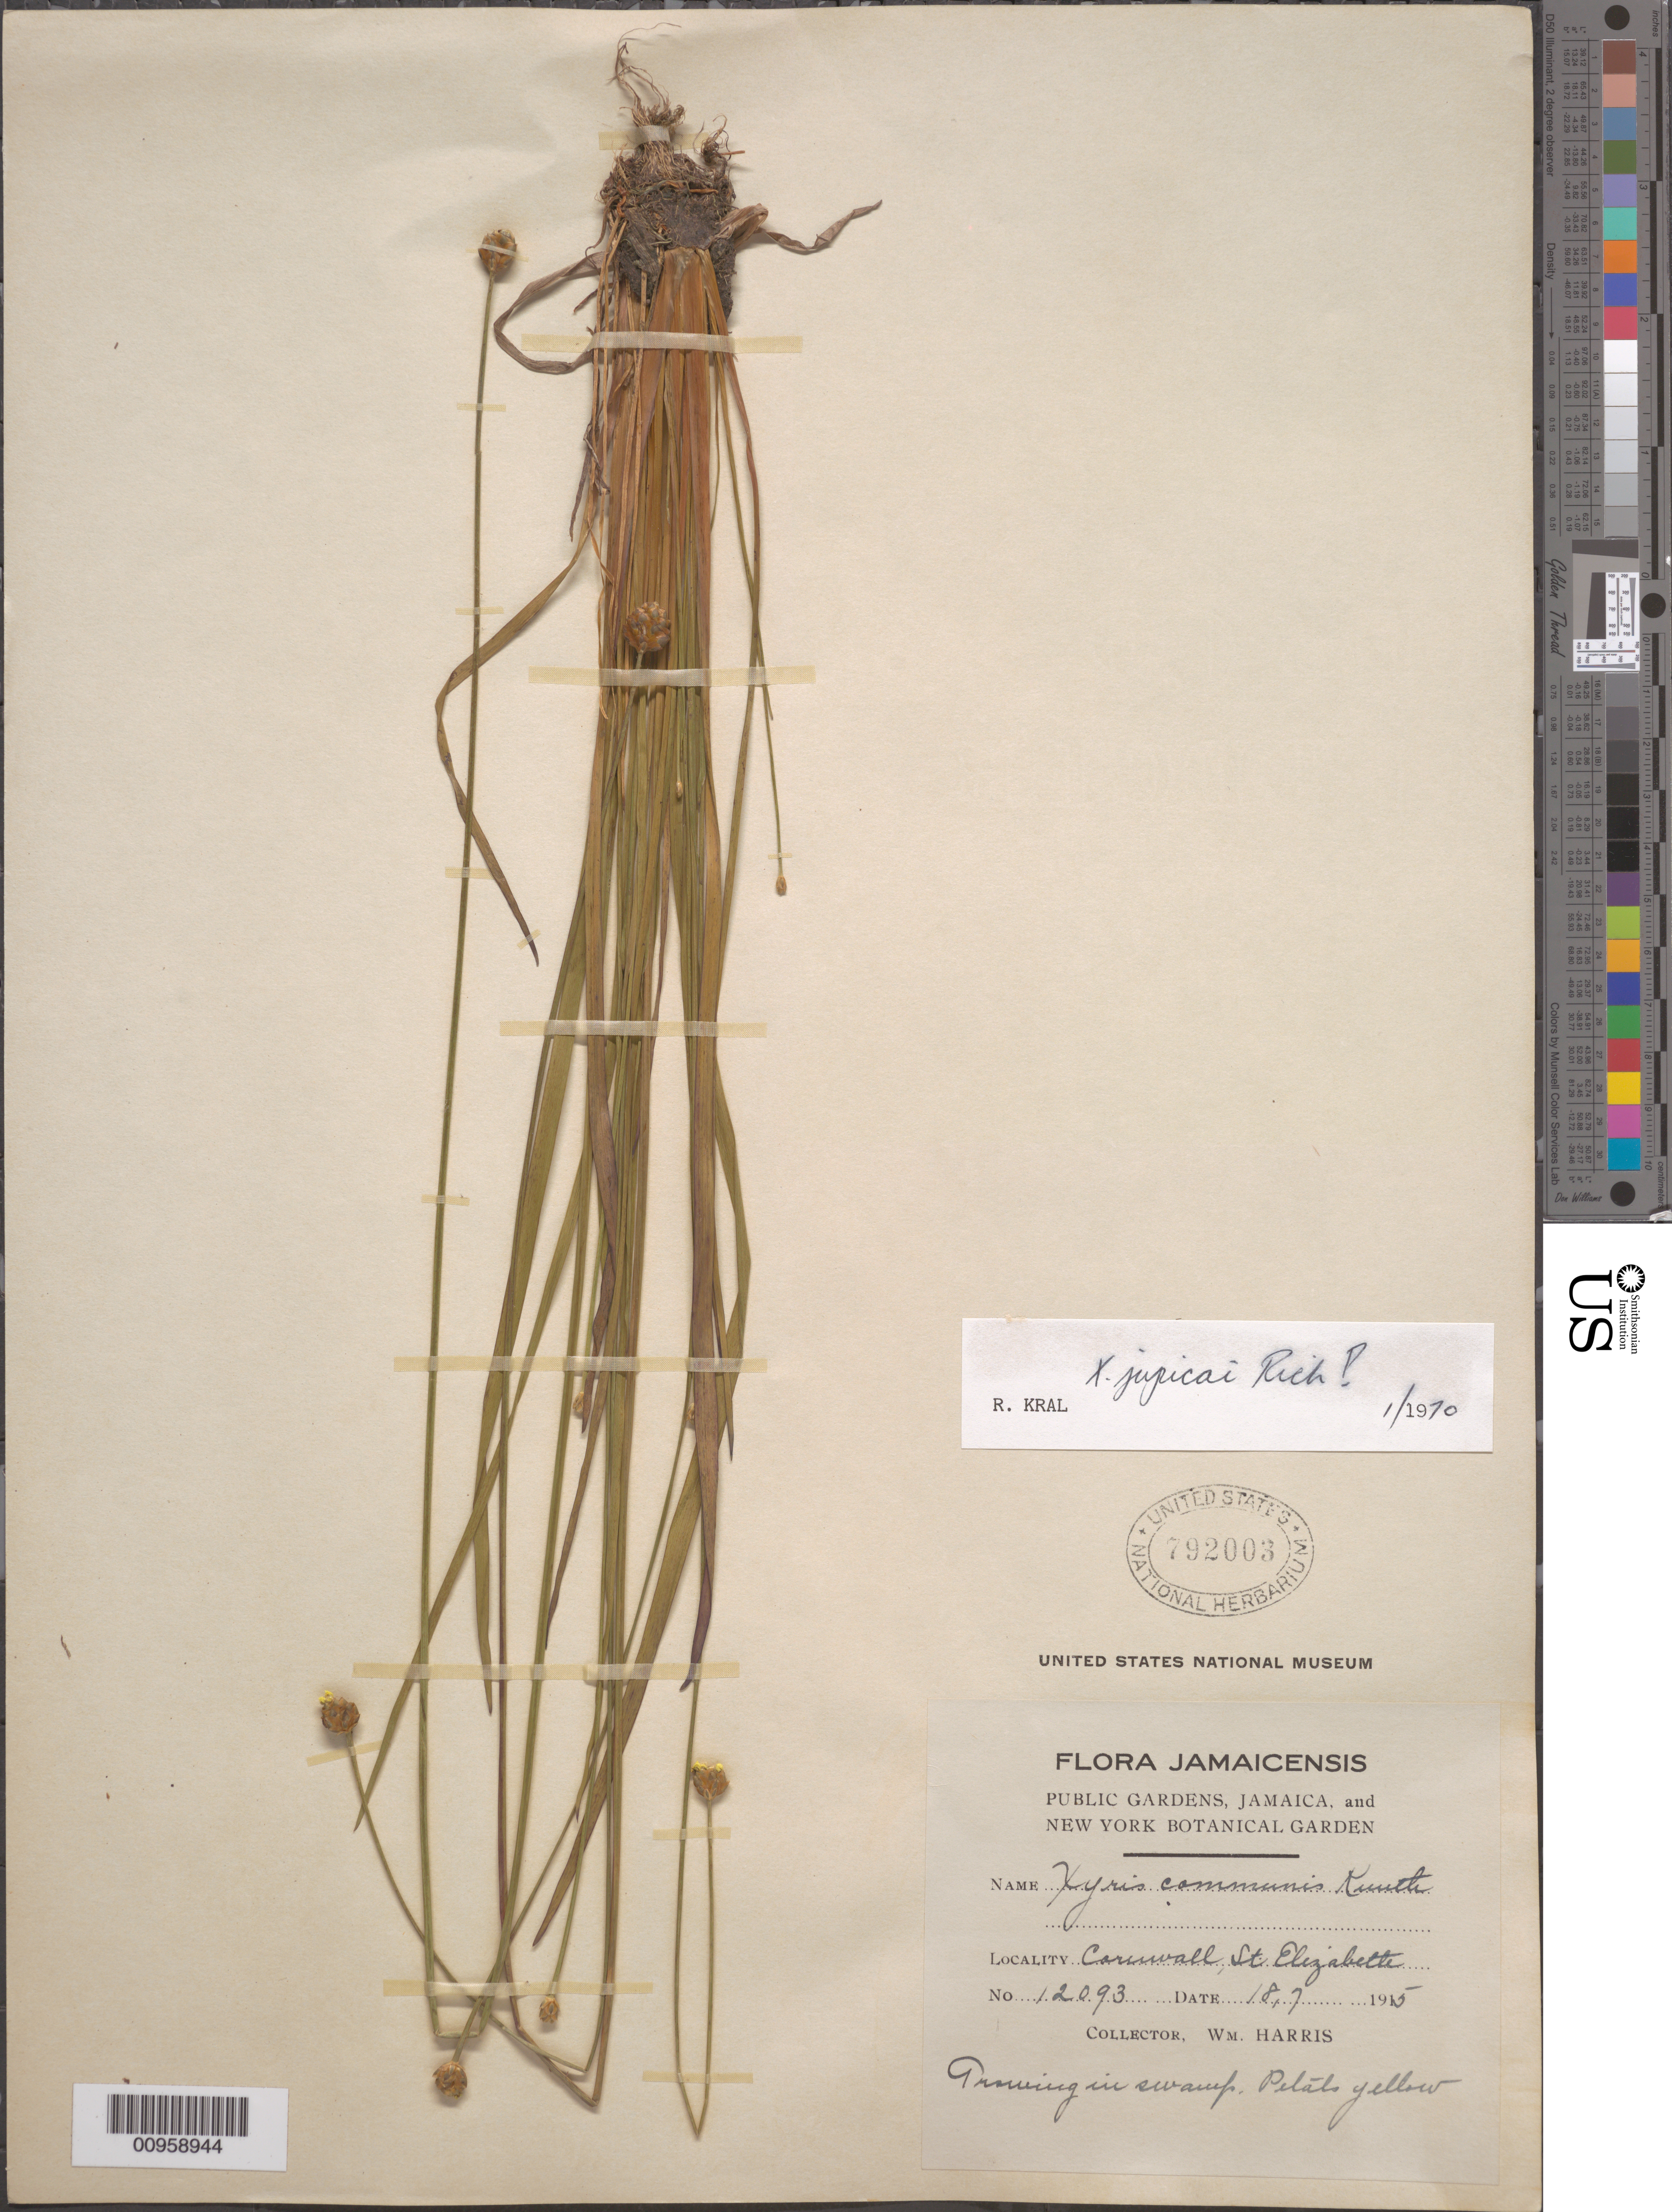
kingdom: Plantae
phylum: Tracheophyta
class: Liliopsida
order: Poales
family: Xyridaceae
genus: Xyris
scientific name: Xyris jupicai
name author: Rich.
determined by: Kral, Robert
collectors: W. H. Harris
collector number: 12093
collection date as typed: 18 Jul 1915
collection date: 1915-07-18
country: Jamaica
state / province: Saint Elizabeth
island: Jamaica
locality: Cornwall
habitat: Growing in swamp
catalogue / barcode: US 792003